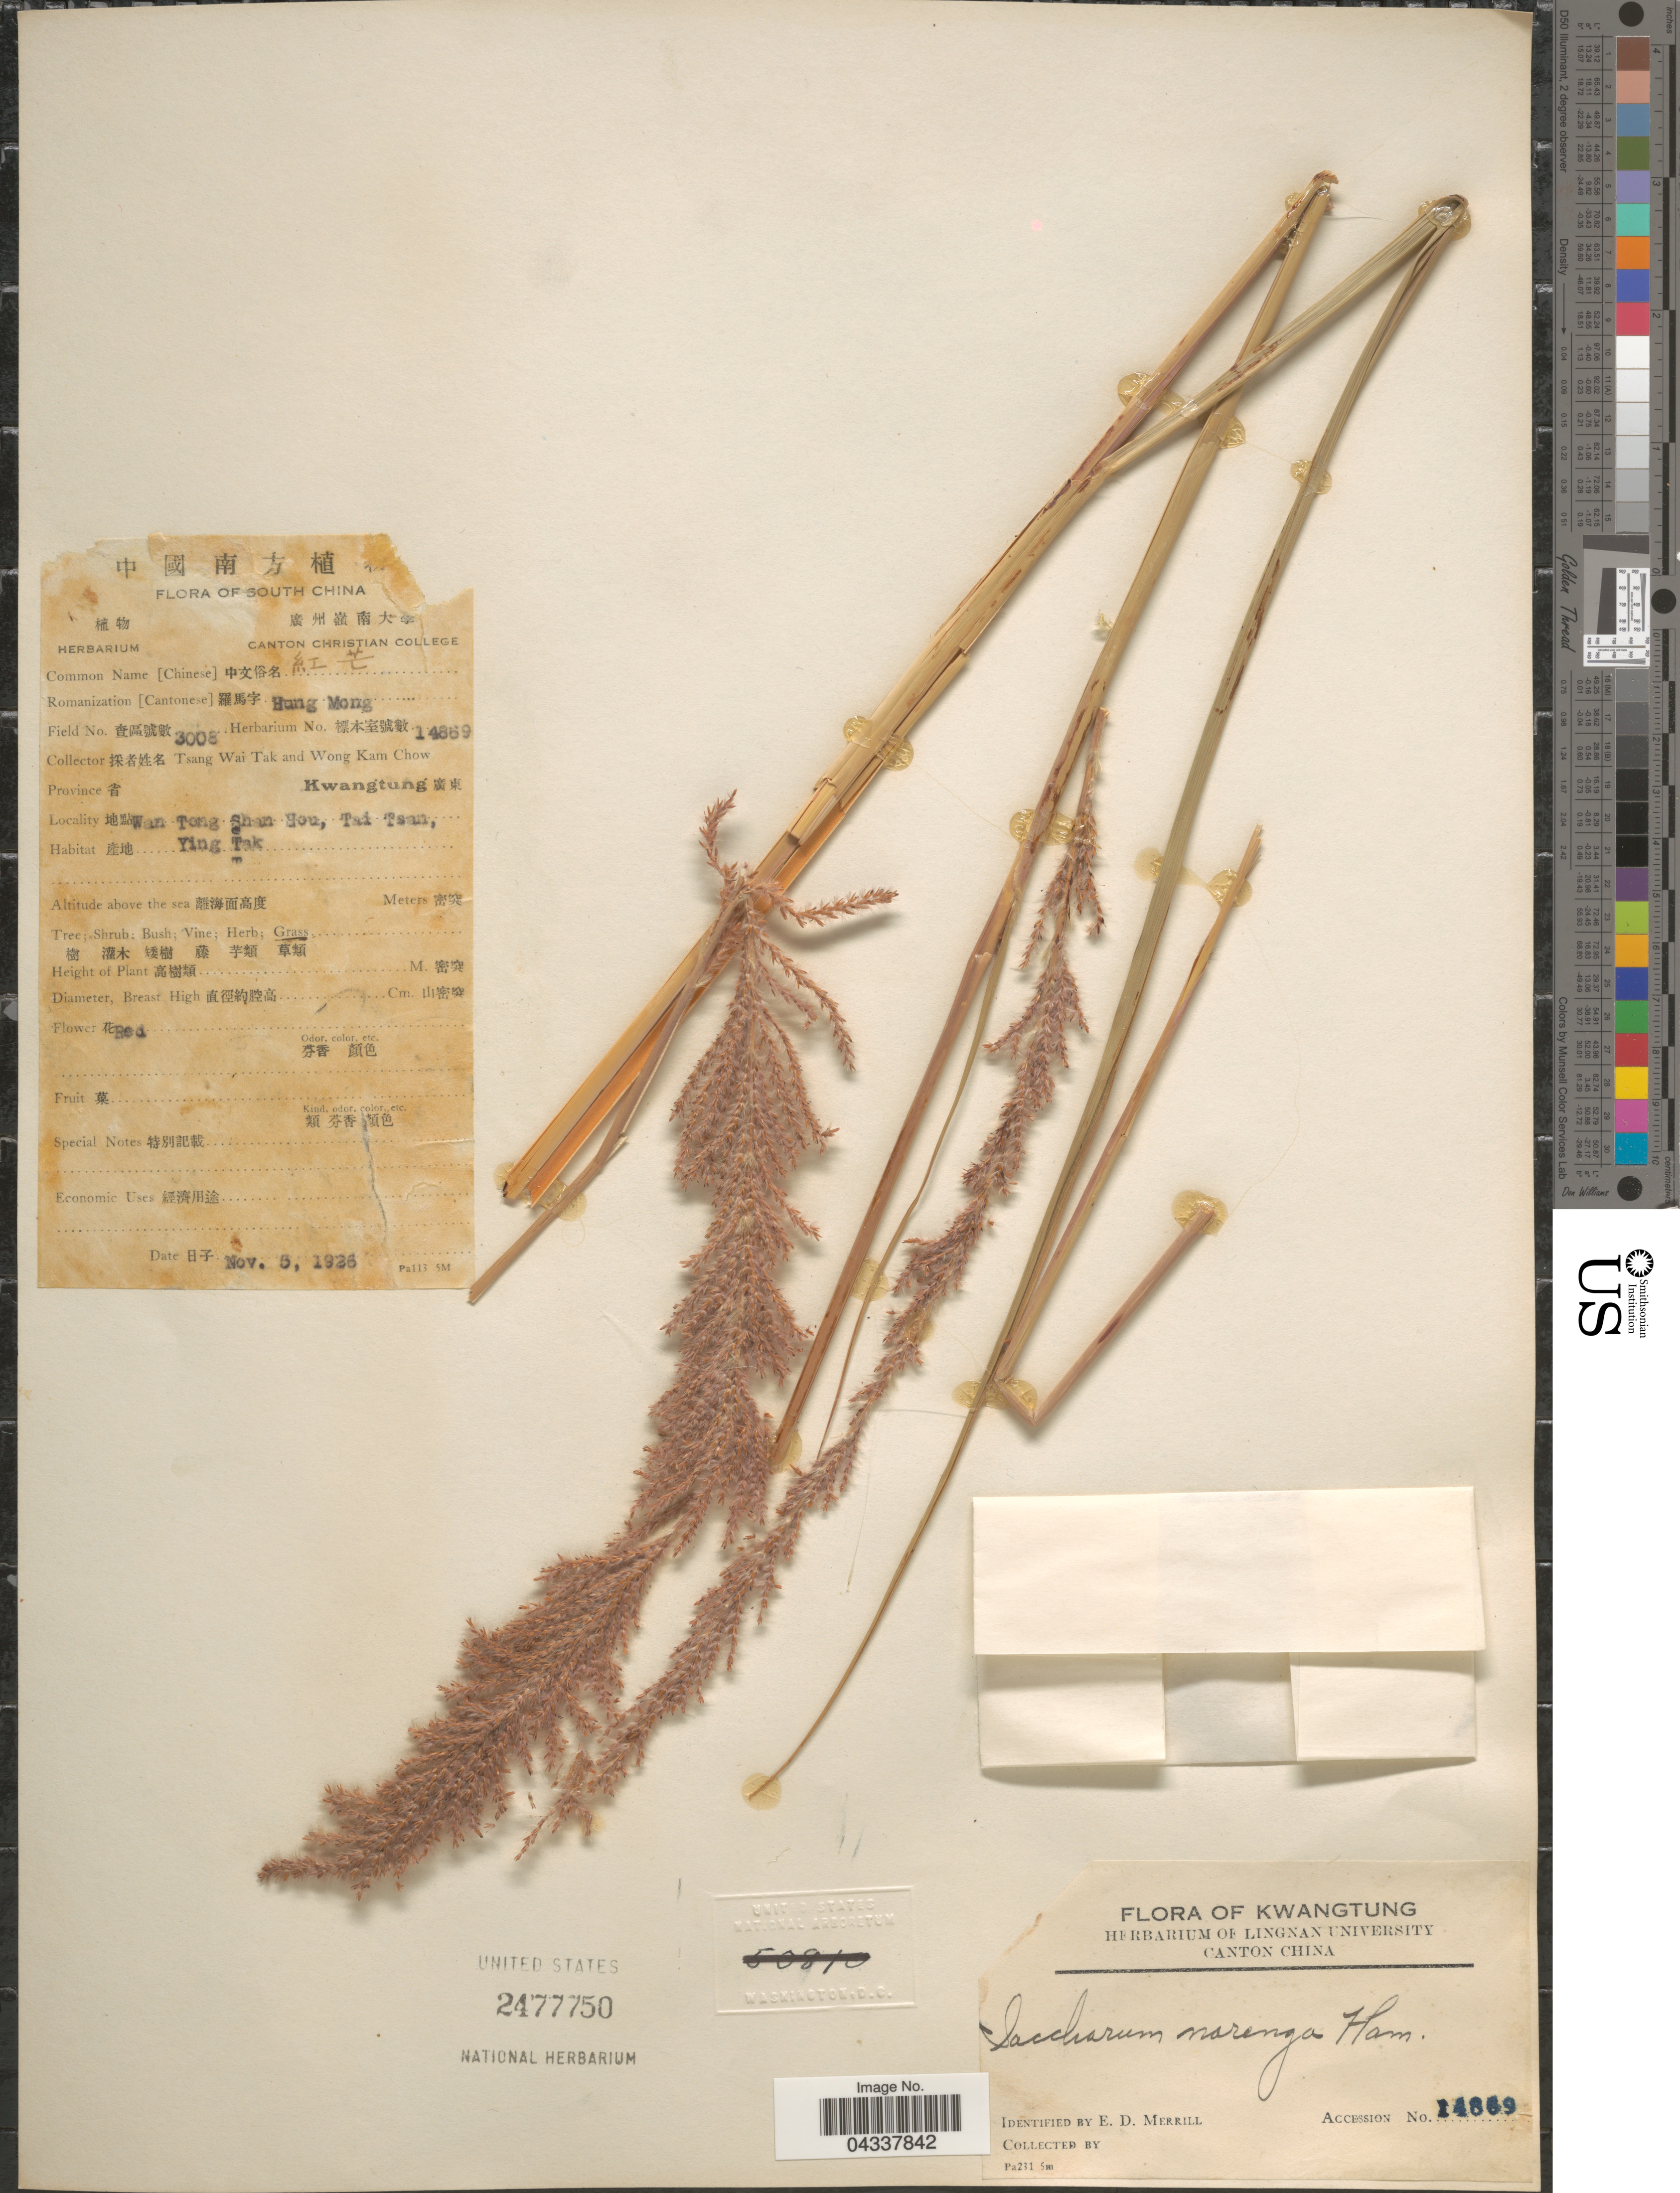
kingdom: Plantae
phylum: Tracheophyta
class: Liliopsida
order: Poales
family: Poaceae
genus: Narenga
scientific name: Narenga porphyrocoma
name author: (Hance) Bor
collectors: W. T. Tsang & W. Chow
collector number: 3008/14869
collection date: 1926-11-05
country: China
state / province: Guangdong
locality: South China. Province [Foreign script] Kwangtung [Foreign script]. Wan Tong Shan Hou, Tai Tsan, Ying Tak.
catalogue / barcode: US 2477750